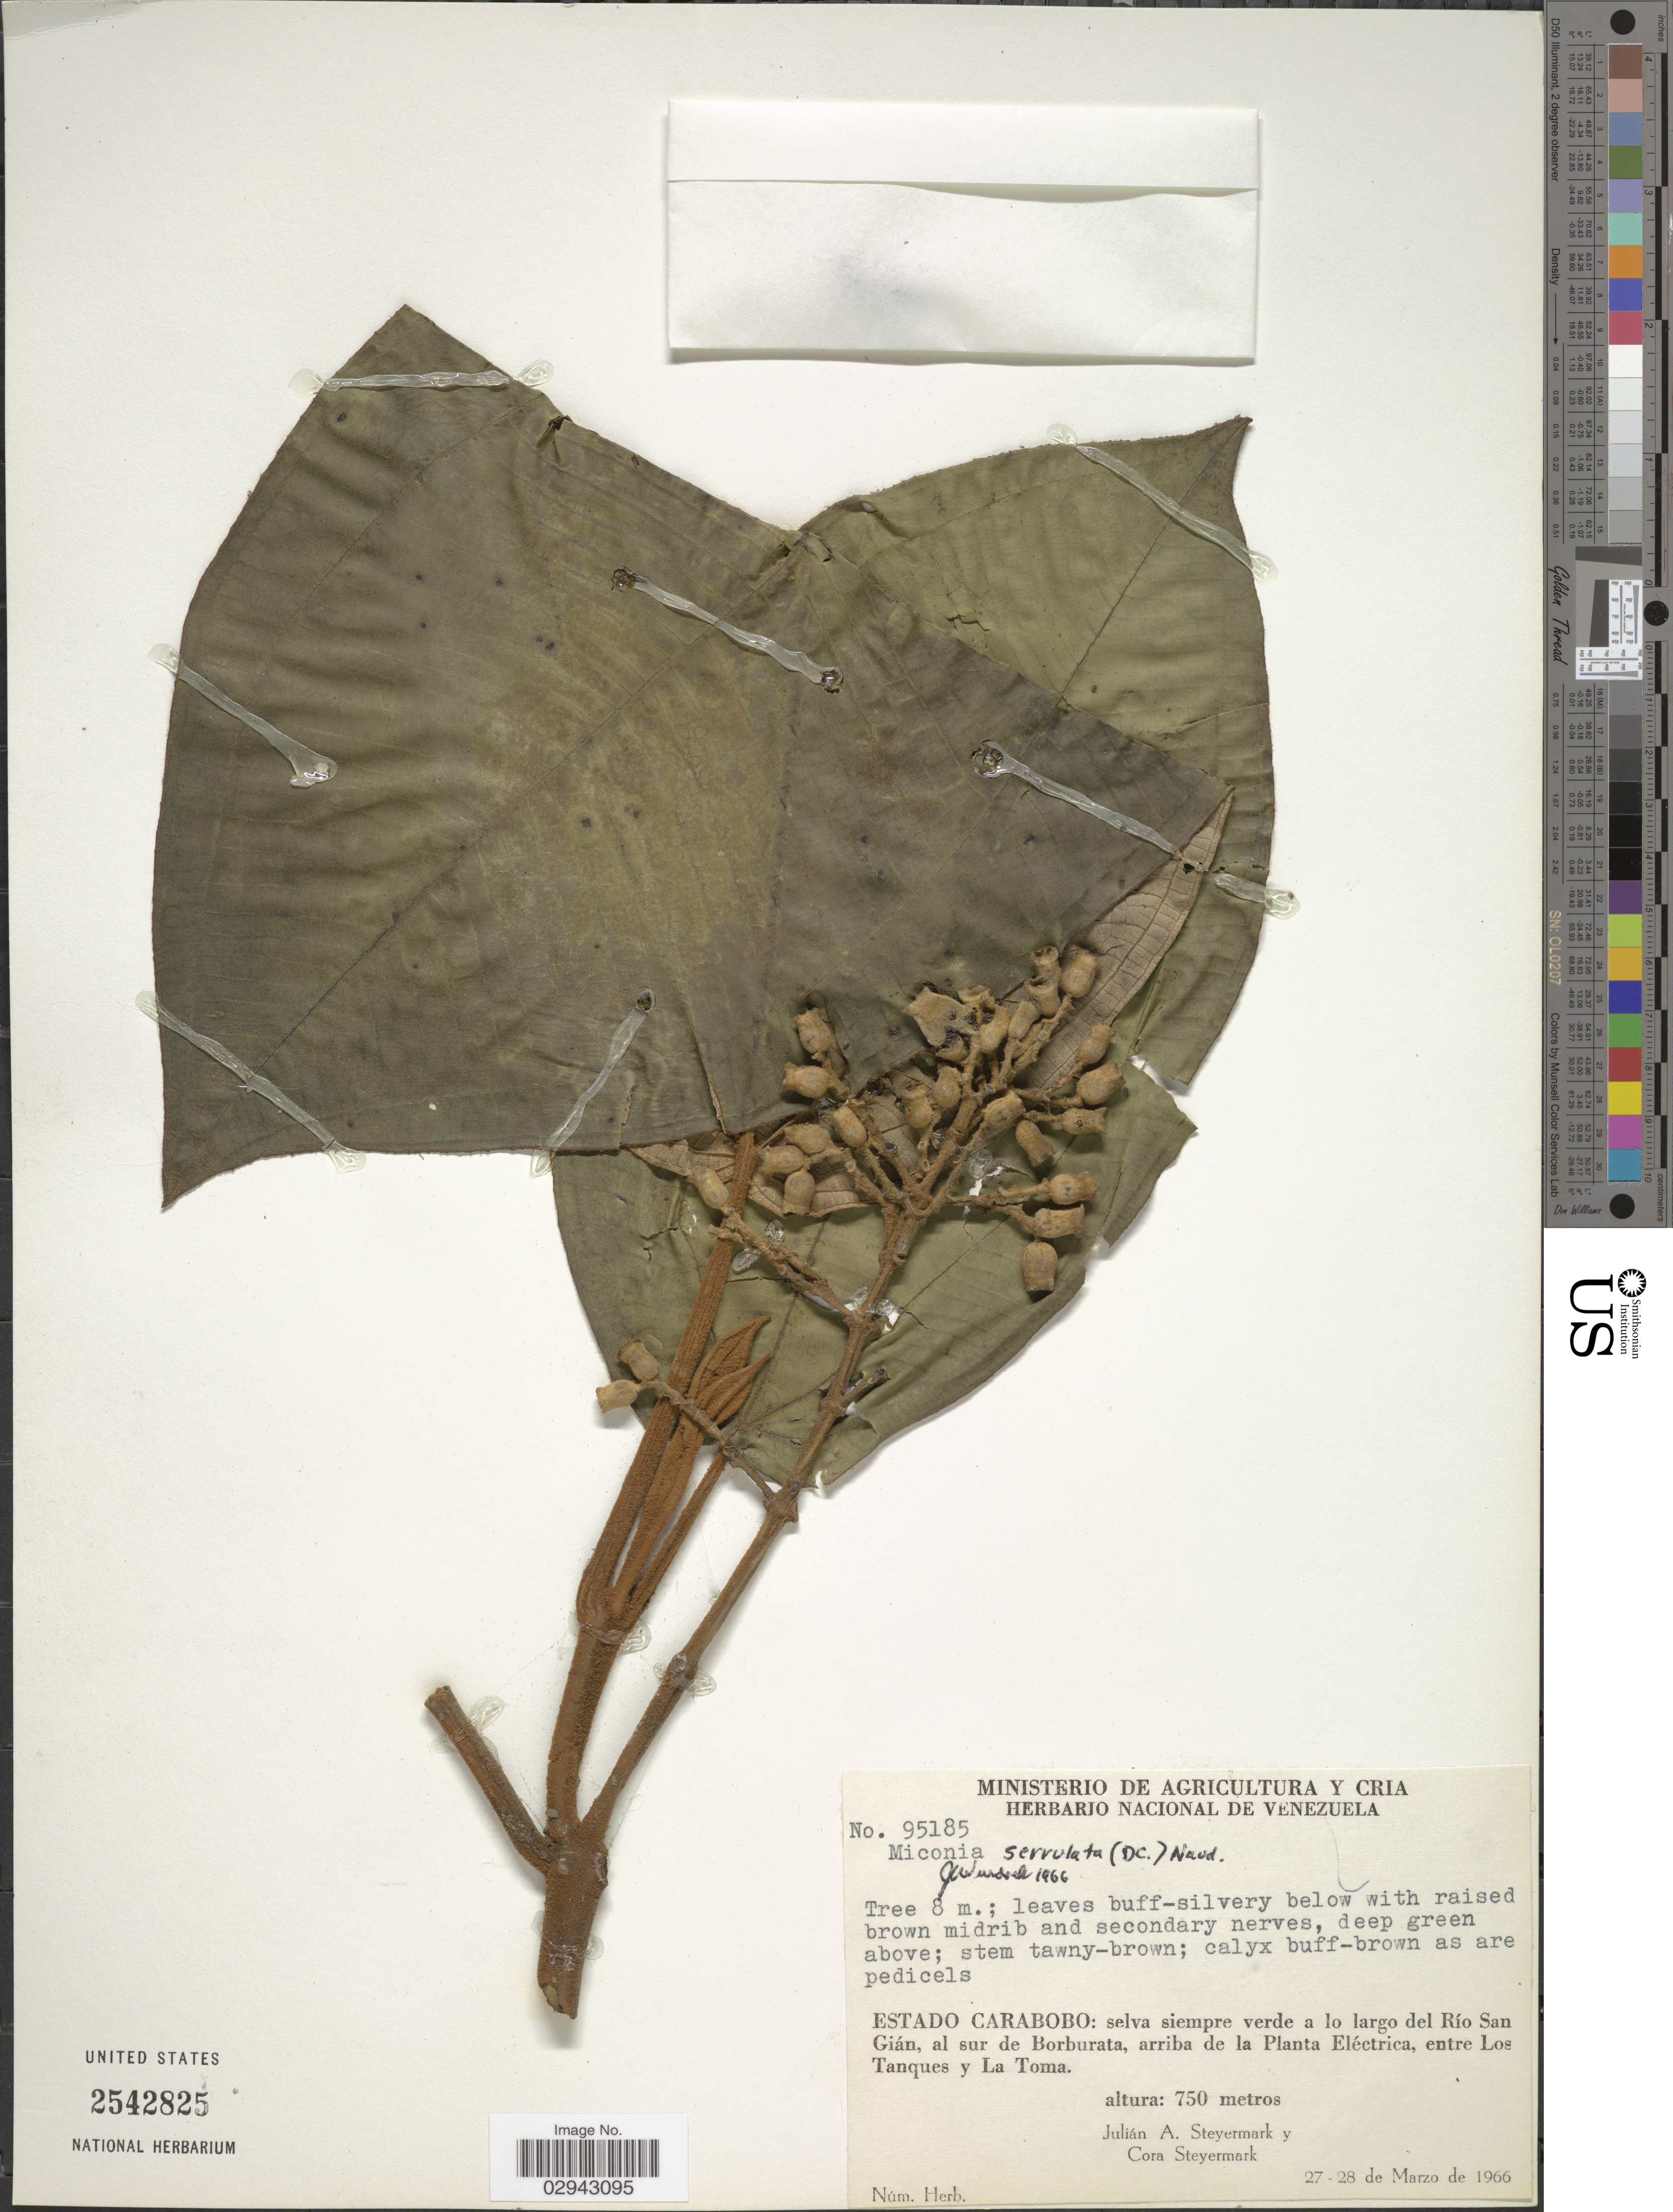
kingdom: Plantae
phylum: Tracheophyta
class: Magnoliopsida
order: Myrtales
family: Melastomataceae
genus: Miconia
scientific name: Miconia serrulata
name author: (DC.) Naudin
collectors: J. Steyermark & C. Steyermark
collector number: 95185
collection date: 1966-03-27/1966-03-28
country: Venezuela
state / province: Carabobo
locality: Selva siempre verde a lo largo del Río San Gián, al sur de Borburata, arriba de la Planta Eléctrica, entre Los Tanques y La Toma.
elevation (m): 750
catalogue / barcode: US 2542825